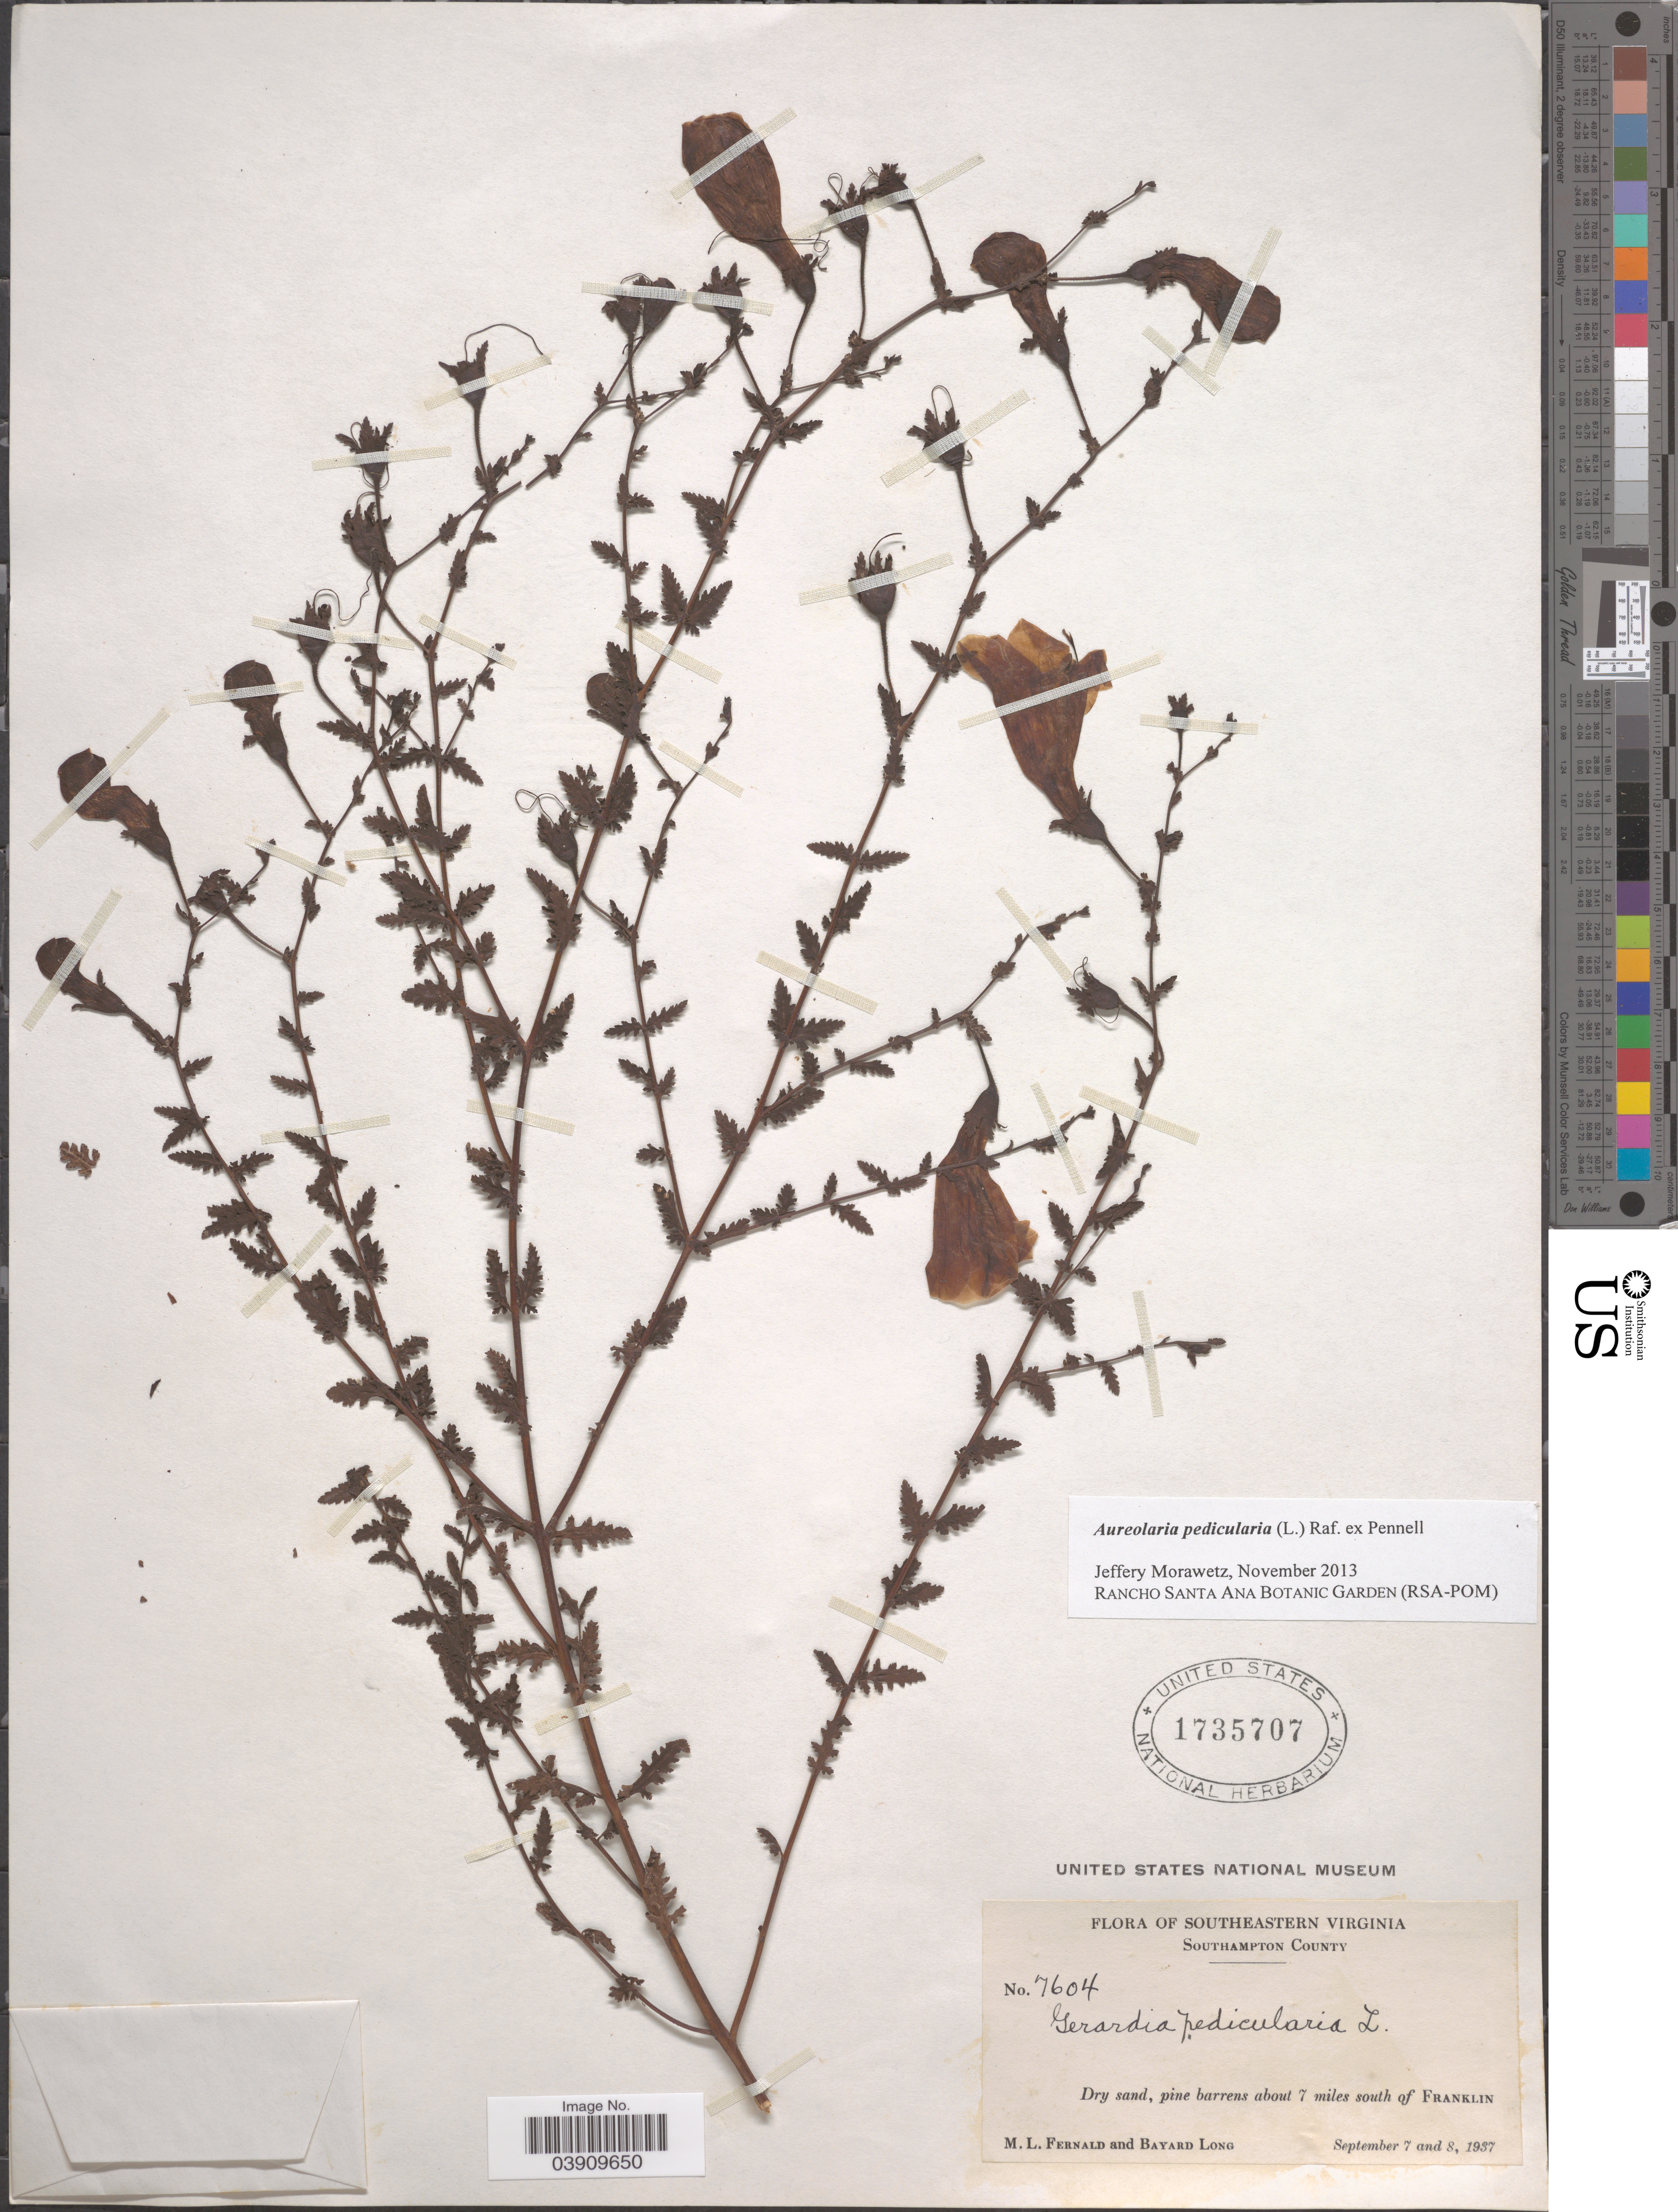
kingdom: Plantae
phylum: Tracheophyta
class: Magnoliopsida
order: Lamiales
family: Orobanchaceae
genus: Aureolaria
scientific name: Aureolaria pedicularia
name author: (L.) Raf. ex Farw.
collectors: M. L. Fernald & B. Long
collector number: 7604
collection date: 1937-09-07/1937-09-08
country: United States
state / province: Virginia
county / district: Southampton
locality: Southeastern Virginia. Southampton County. About 7 miles south of Franklin.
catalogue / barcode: US 1735707